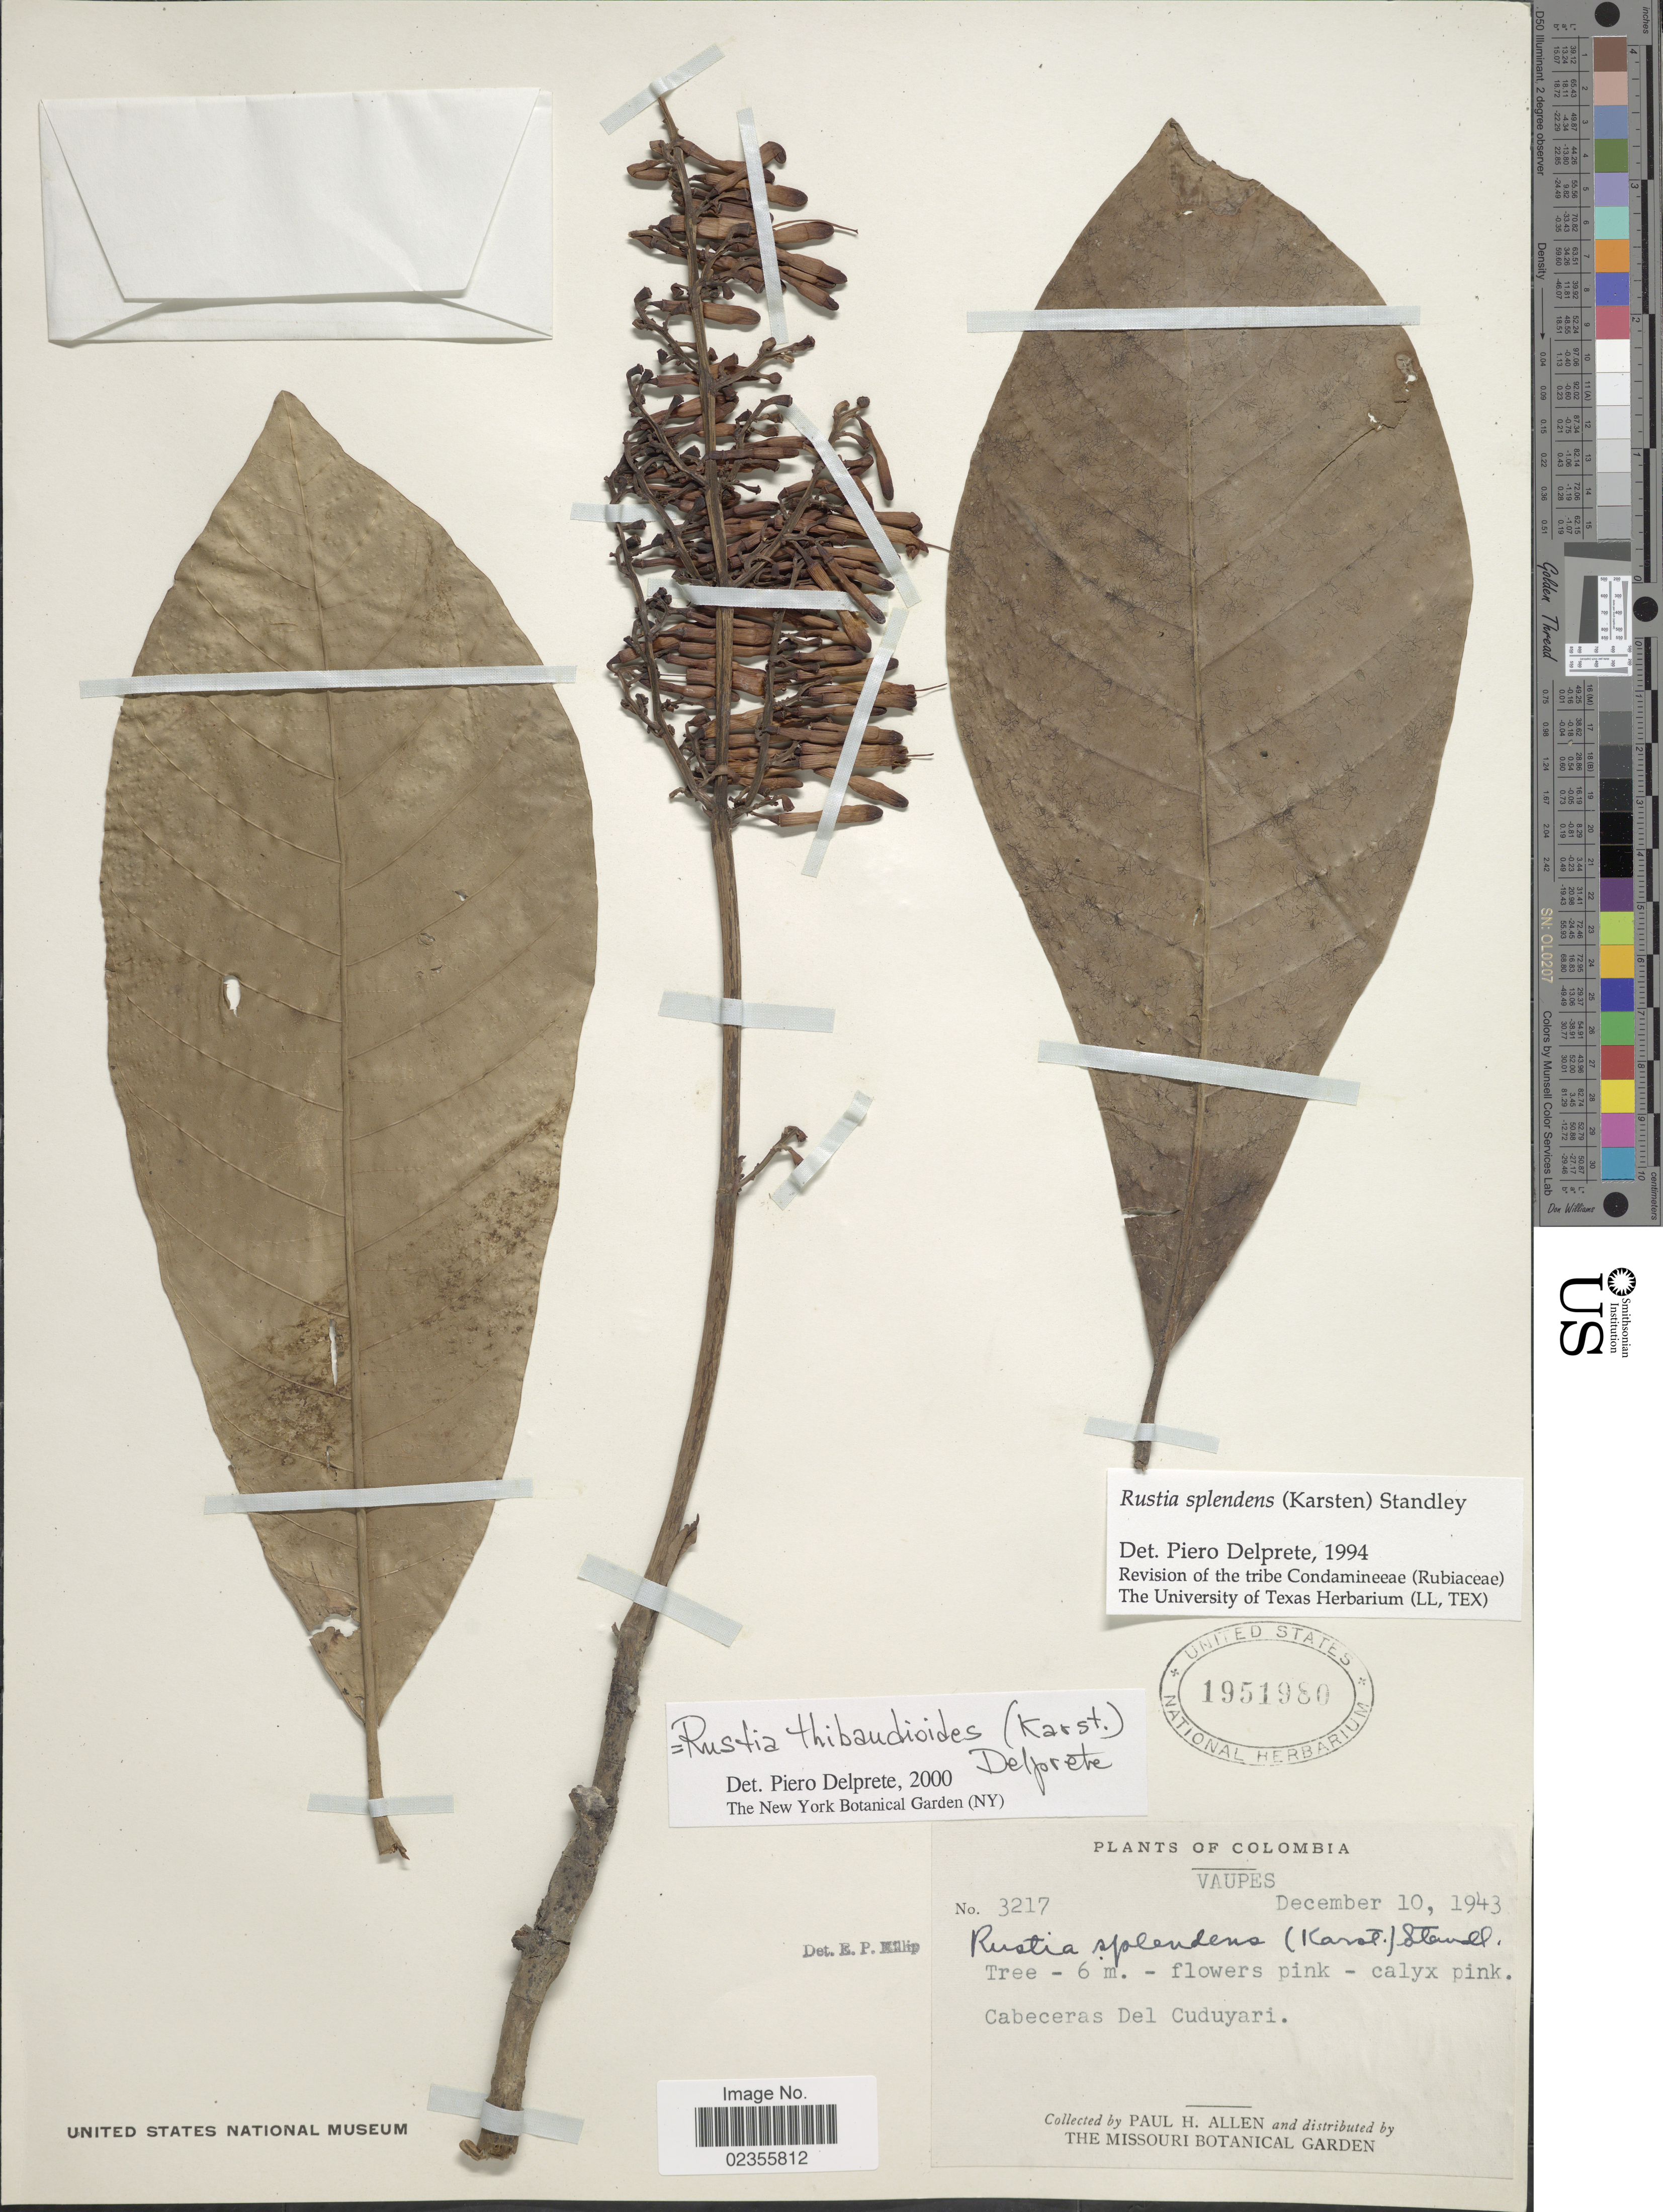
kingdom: Plantae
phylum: Tracheophyta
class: Magnoliopsida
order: Gentianales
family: Rubiaceae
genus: Rustia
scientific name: Rustia thibaudioides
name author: (H. Karst.) Delprete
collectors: P. H. Allen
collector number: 3217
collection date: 1943-12-10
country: Colombia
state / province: Vaupés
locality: Cabeceras Del Cuduyari.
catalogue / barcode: US 1951980